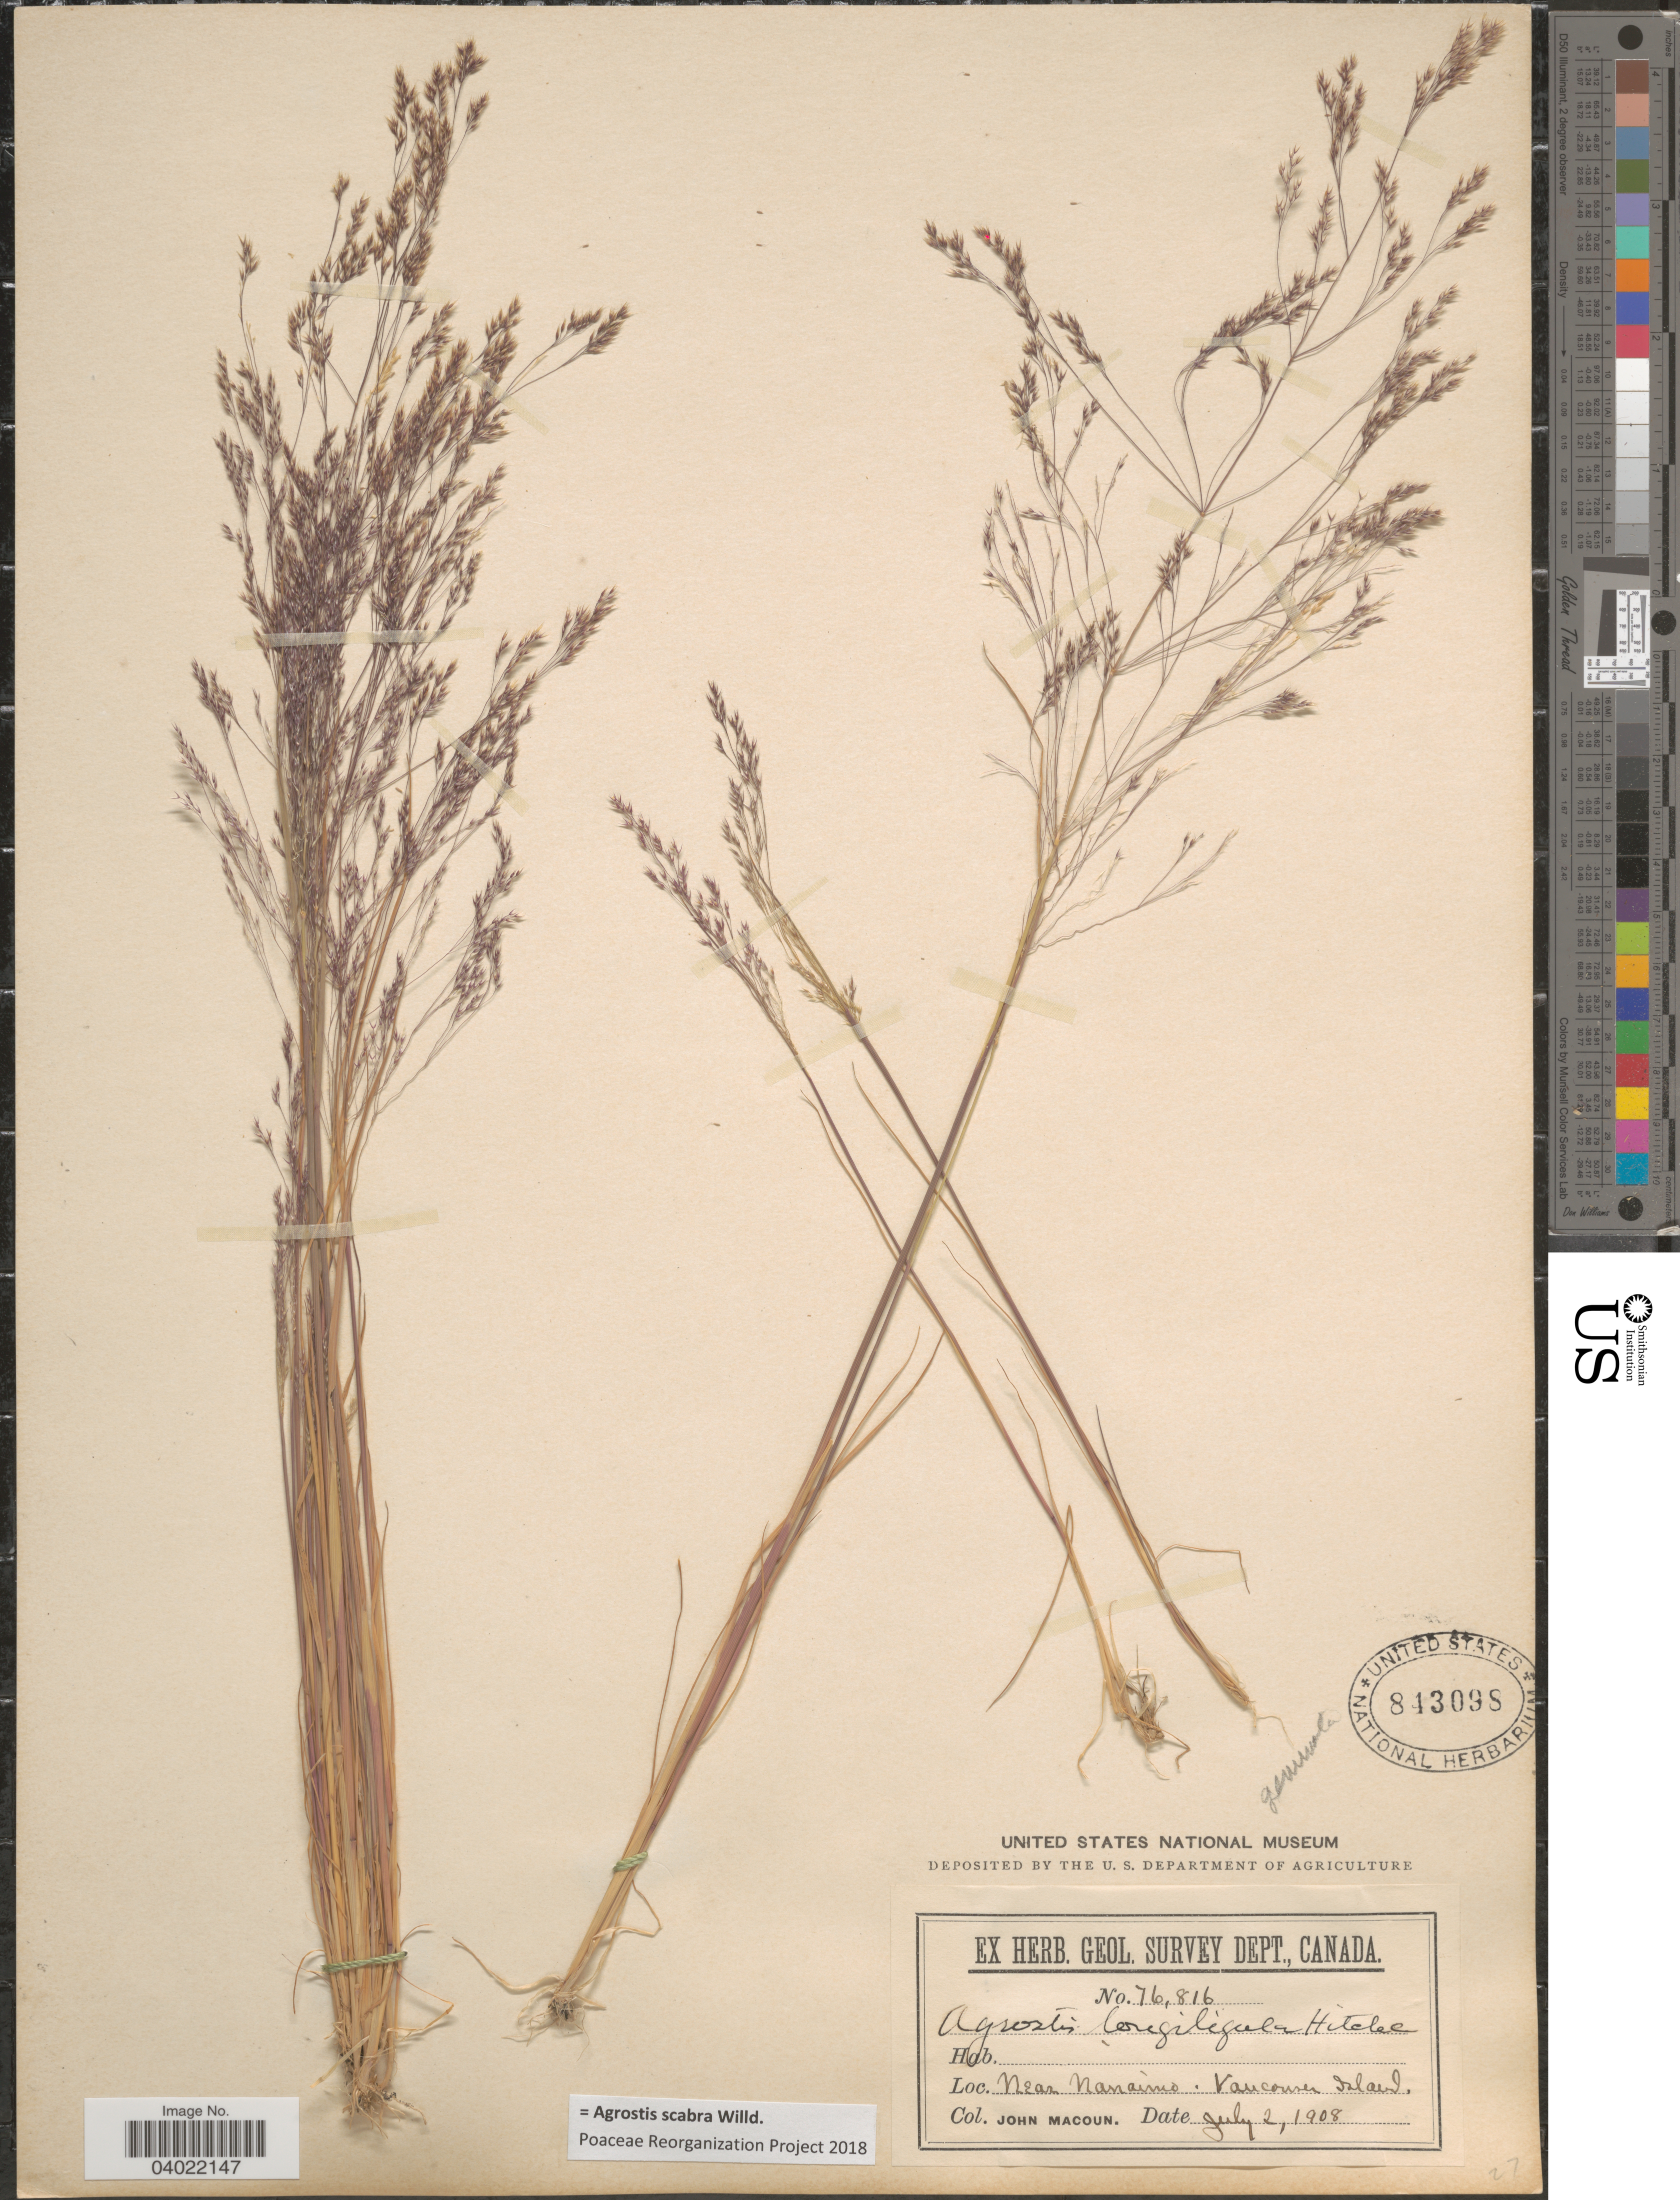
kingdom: Plantae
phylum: Tracheophyta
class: Liliopsida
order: Poales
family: Poaceae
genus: Agrostis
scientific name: Agrostis scabra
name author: Willd.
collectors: J. Macoun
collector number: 76816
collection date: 1908-07-02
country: Canada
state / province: British Columbia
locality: Near Nanaimo, Vancouver Island.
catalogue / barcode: US 843098